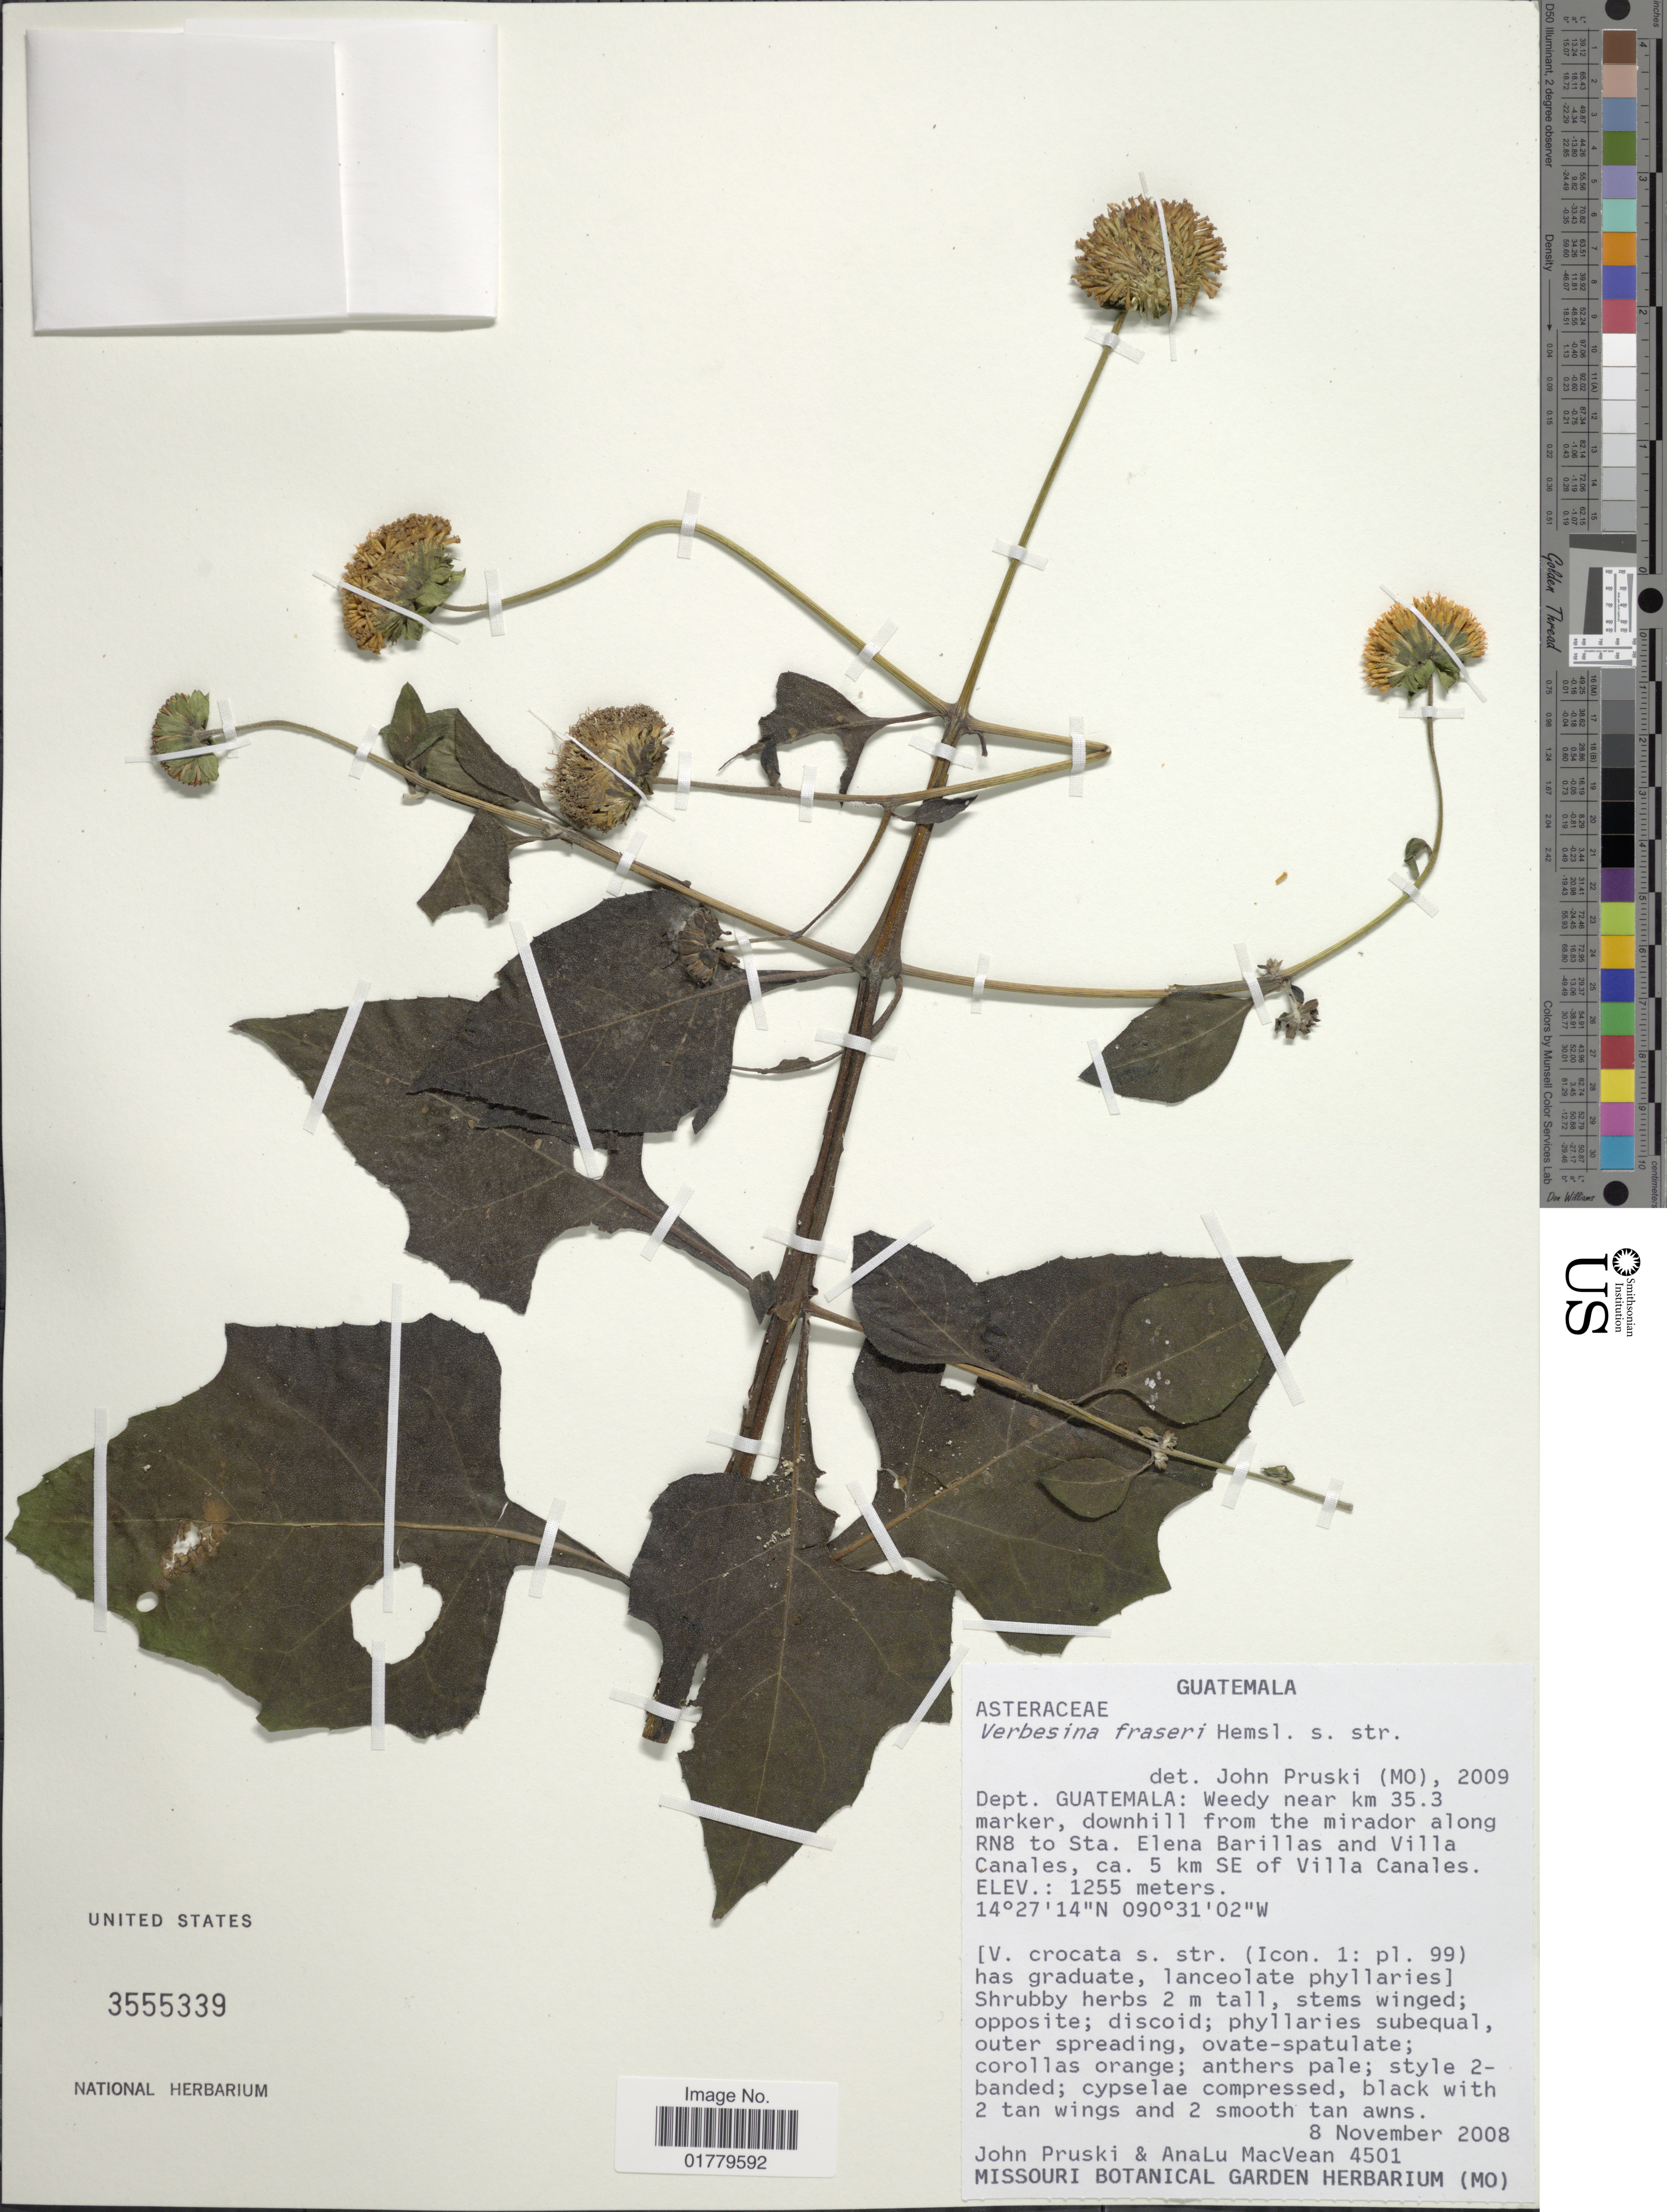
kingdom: Plantae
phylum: Tracheophyta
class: Magnoliopsida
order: Asterales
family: Asteraceae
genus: Verbesina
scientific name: Verbesina fraseri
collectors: J. F. Pruski & A. MacVean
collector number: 4501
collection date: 2008-11-08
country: Guatemala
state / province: Guatemala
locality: Dept. Guatemala: Weedy near km 35.3 marker, downhill from the mirador along RN8 to Sta. Elena Barillas and Villa Canales, ca. 5 km SE of Villa Canales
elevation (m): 1255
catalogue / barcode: US 3555339